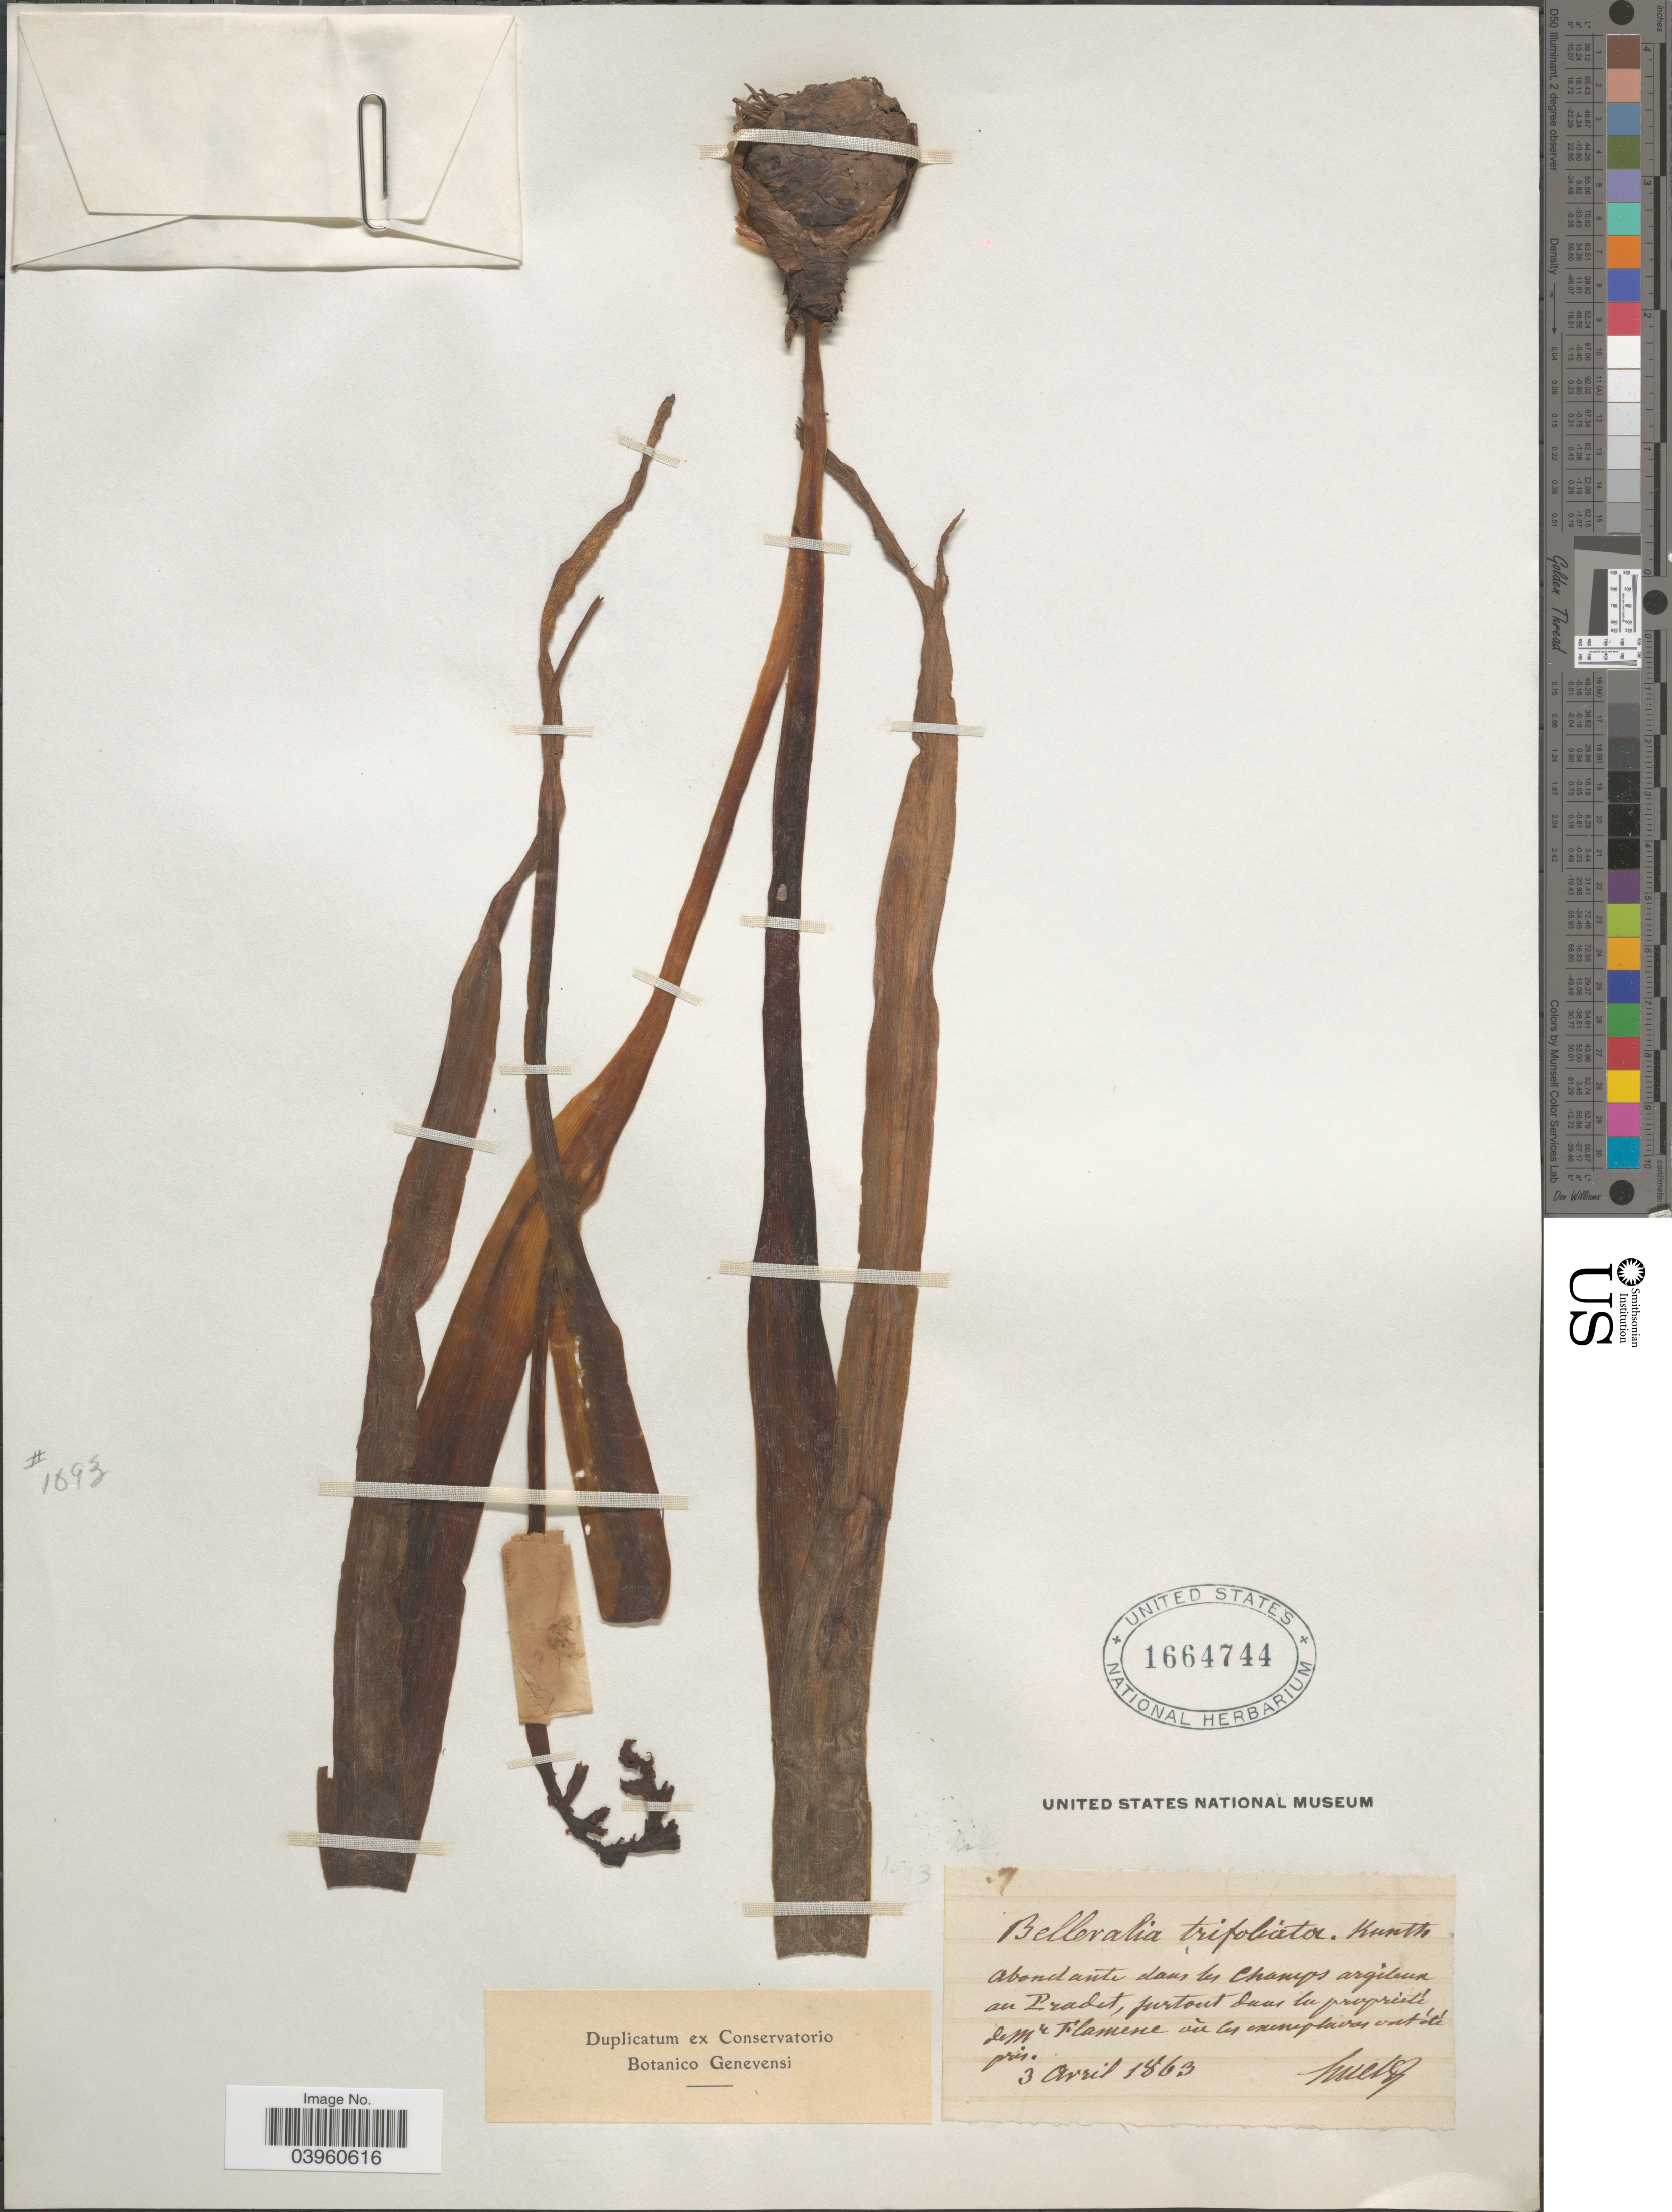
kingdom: Plantae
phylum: Tracheophyta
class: Liliopsida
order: Asparagales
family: Asparagaceae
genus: Bellevalia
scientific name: Bellevalia trifoliata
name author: (Ten.) Kunth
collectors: Huetz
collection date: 1863-04-03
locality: Abondante dans les Champs argileux au Pradet, purtout dans la proprieté de McFlamence in les [illegible text] ont de pris.[interpreted]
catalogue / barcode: US 1664744